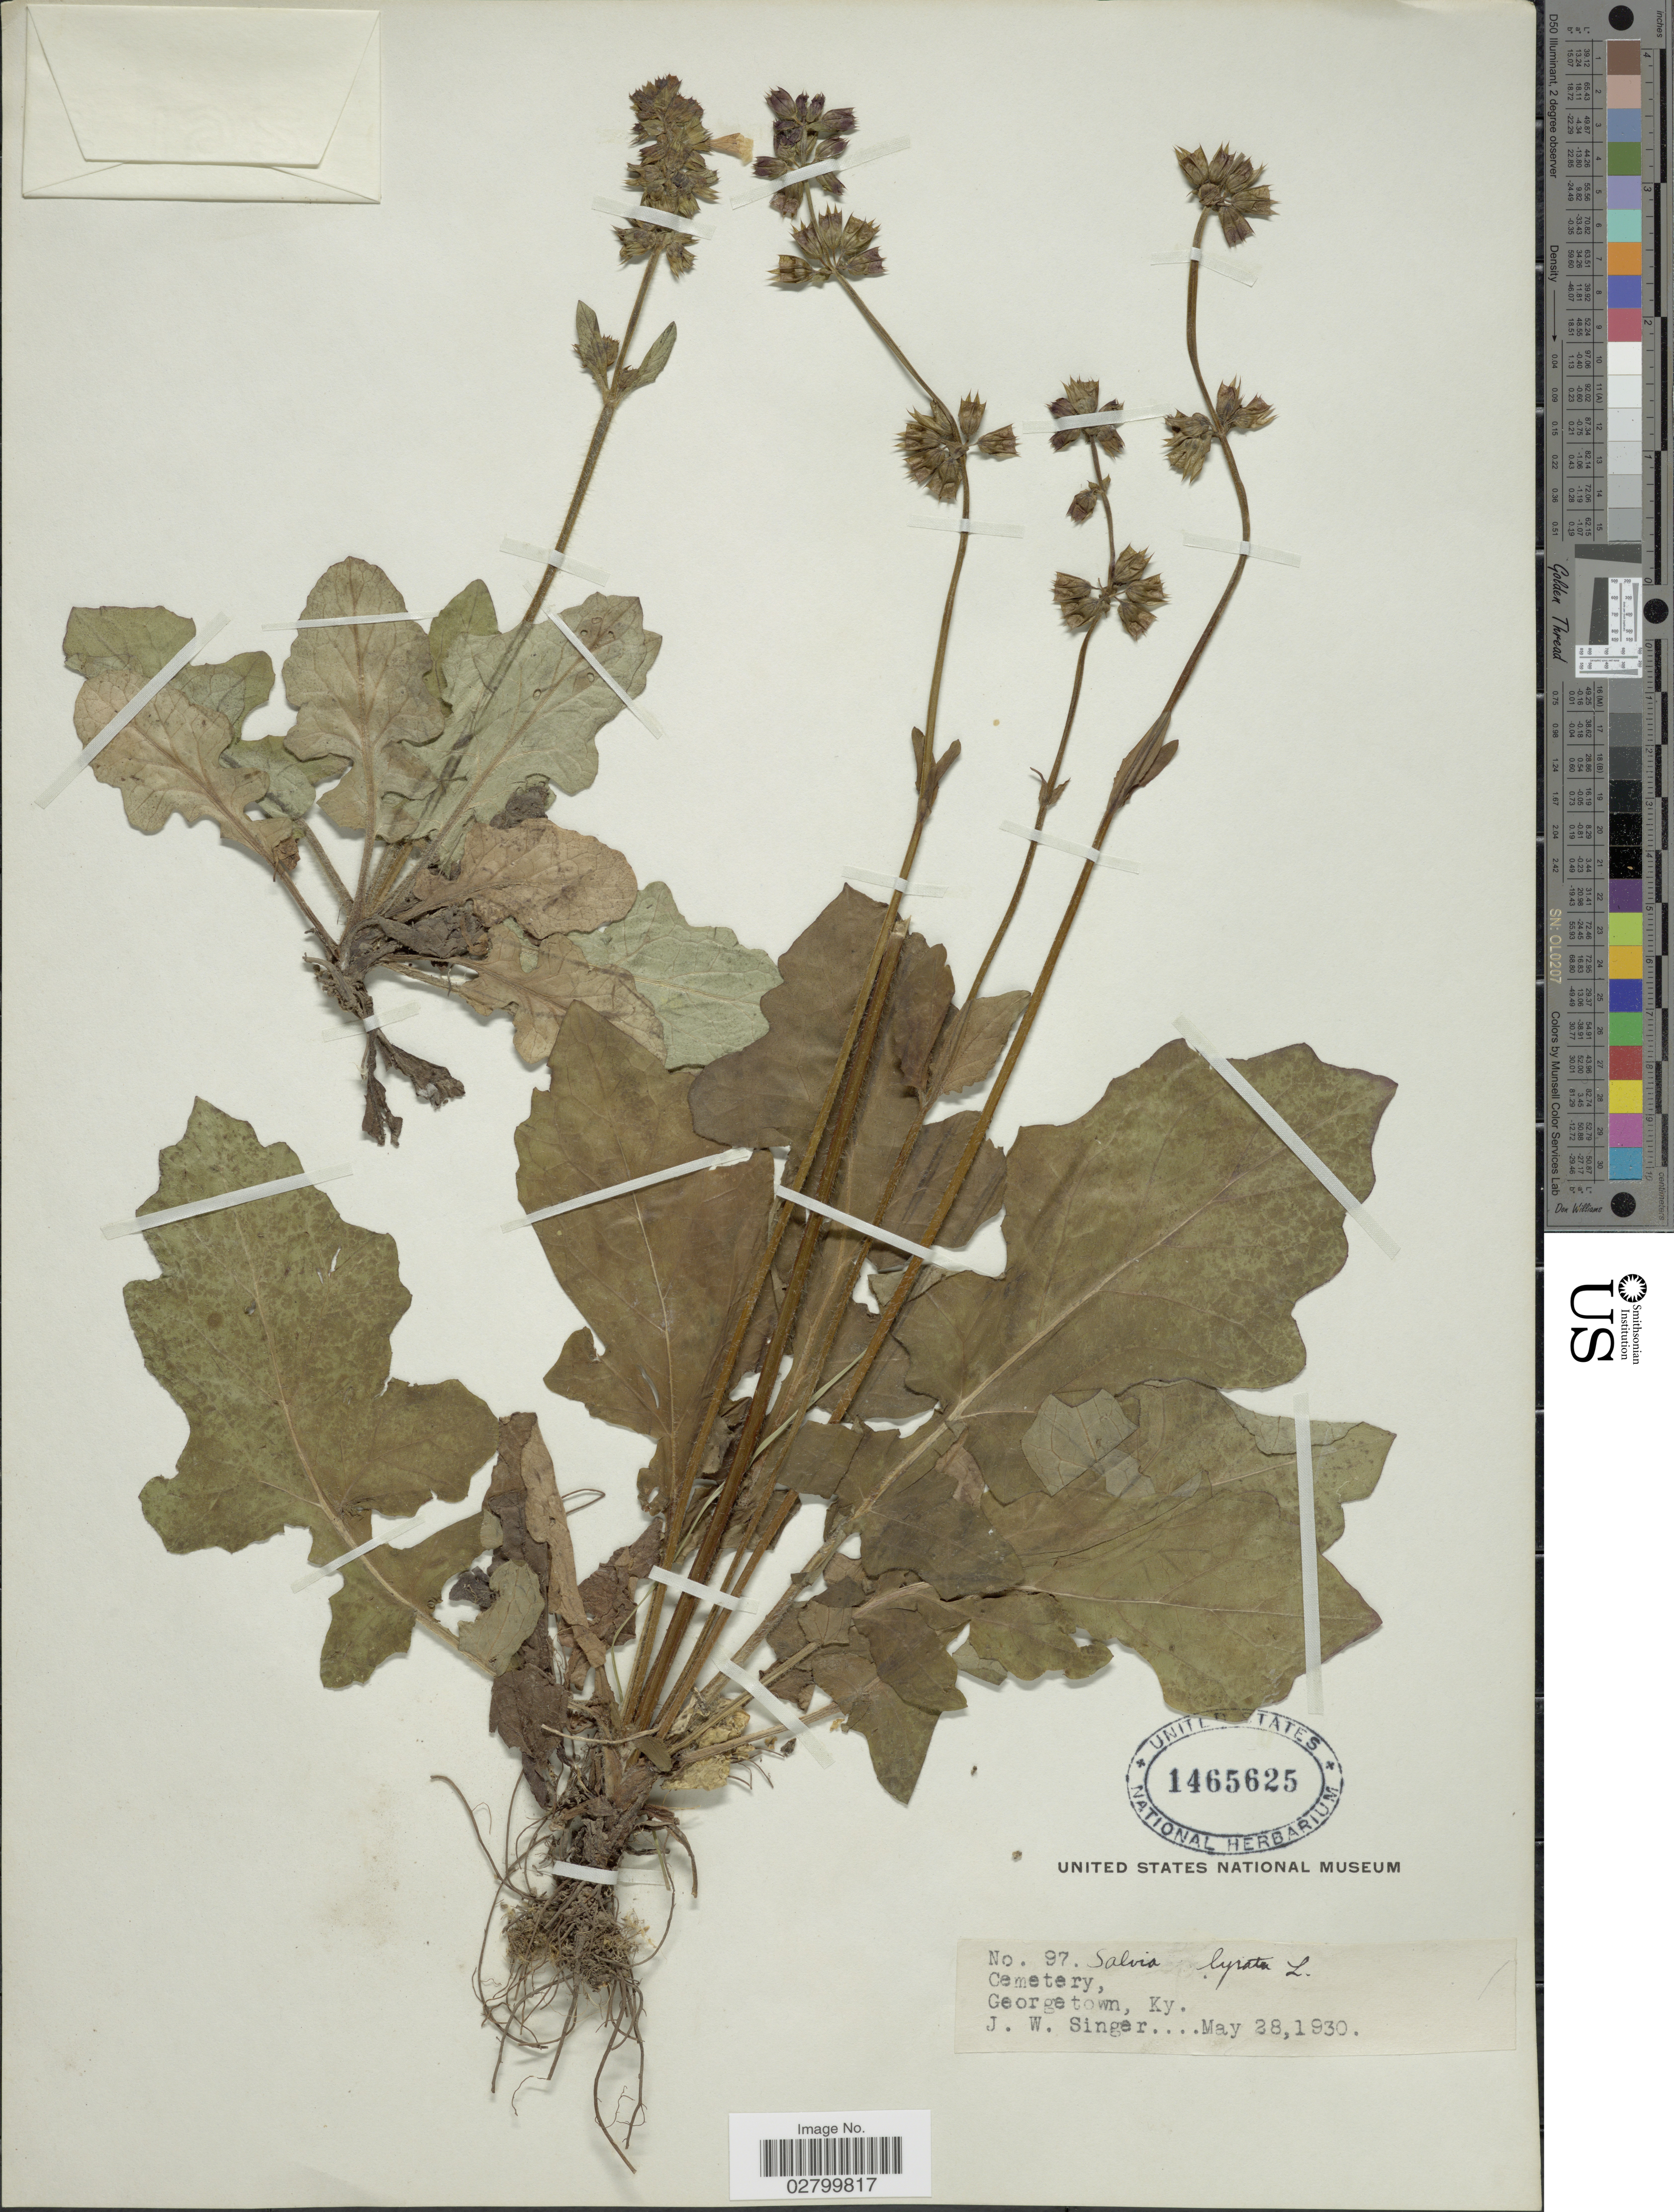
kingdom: Plantae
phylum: Tracheophyta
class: Magnoliopsida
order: Lamiales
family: Lamiaceae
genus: Salvia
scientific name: Salvia lyrata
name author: L.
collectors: J. EW. Singer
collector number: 97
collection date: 1930-05-28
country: United States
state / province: Kentucky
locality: Cemetery, Georgetown, Ky.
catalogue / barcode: US 1465625